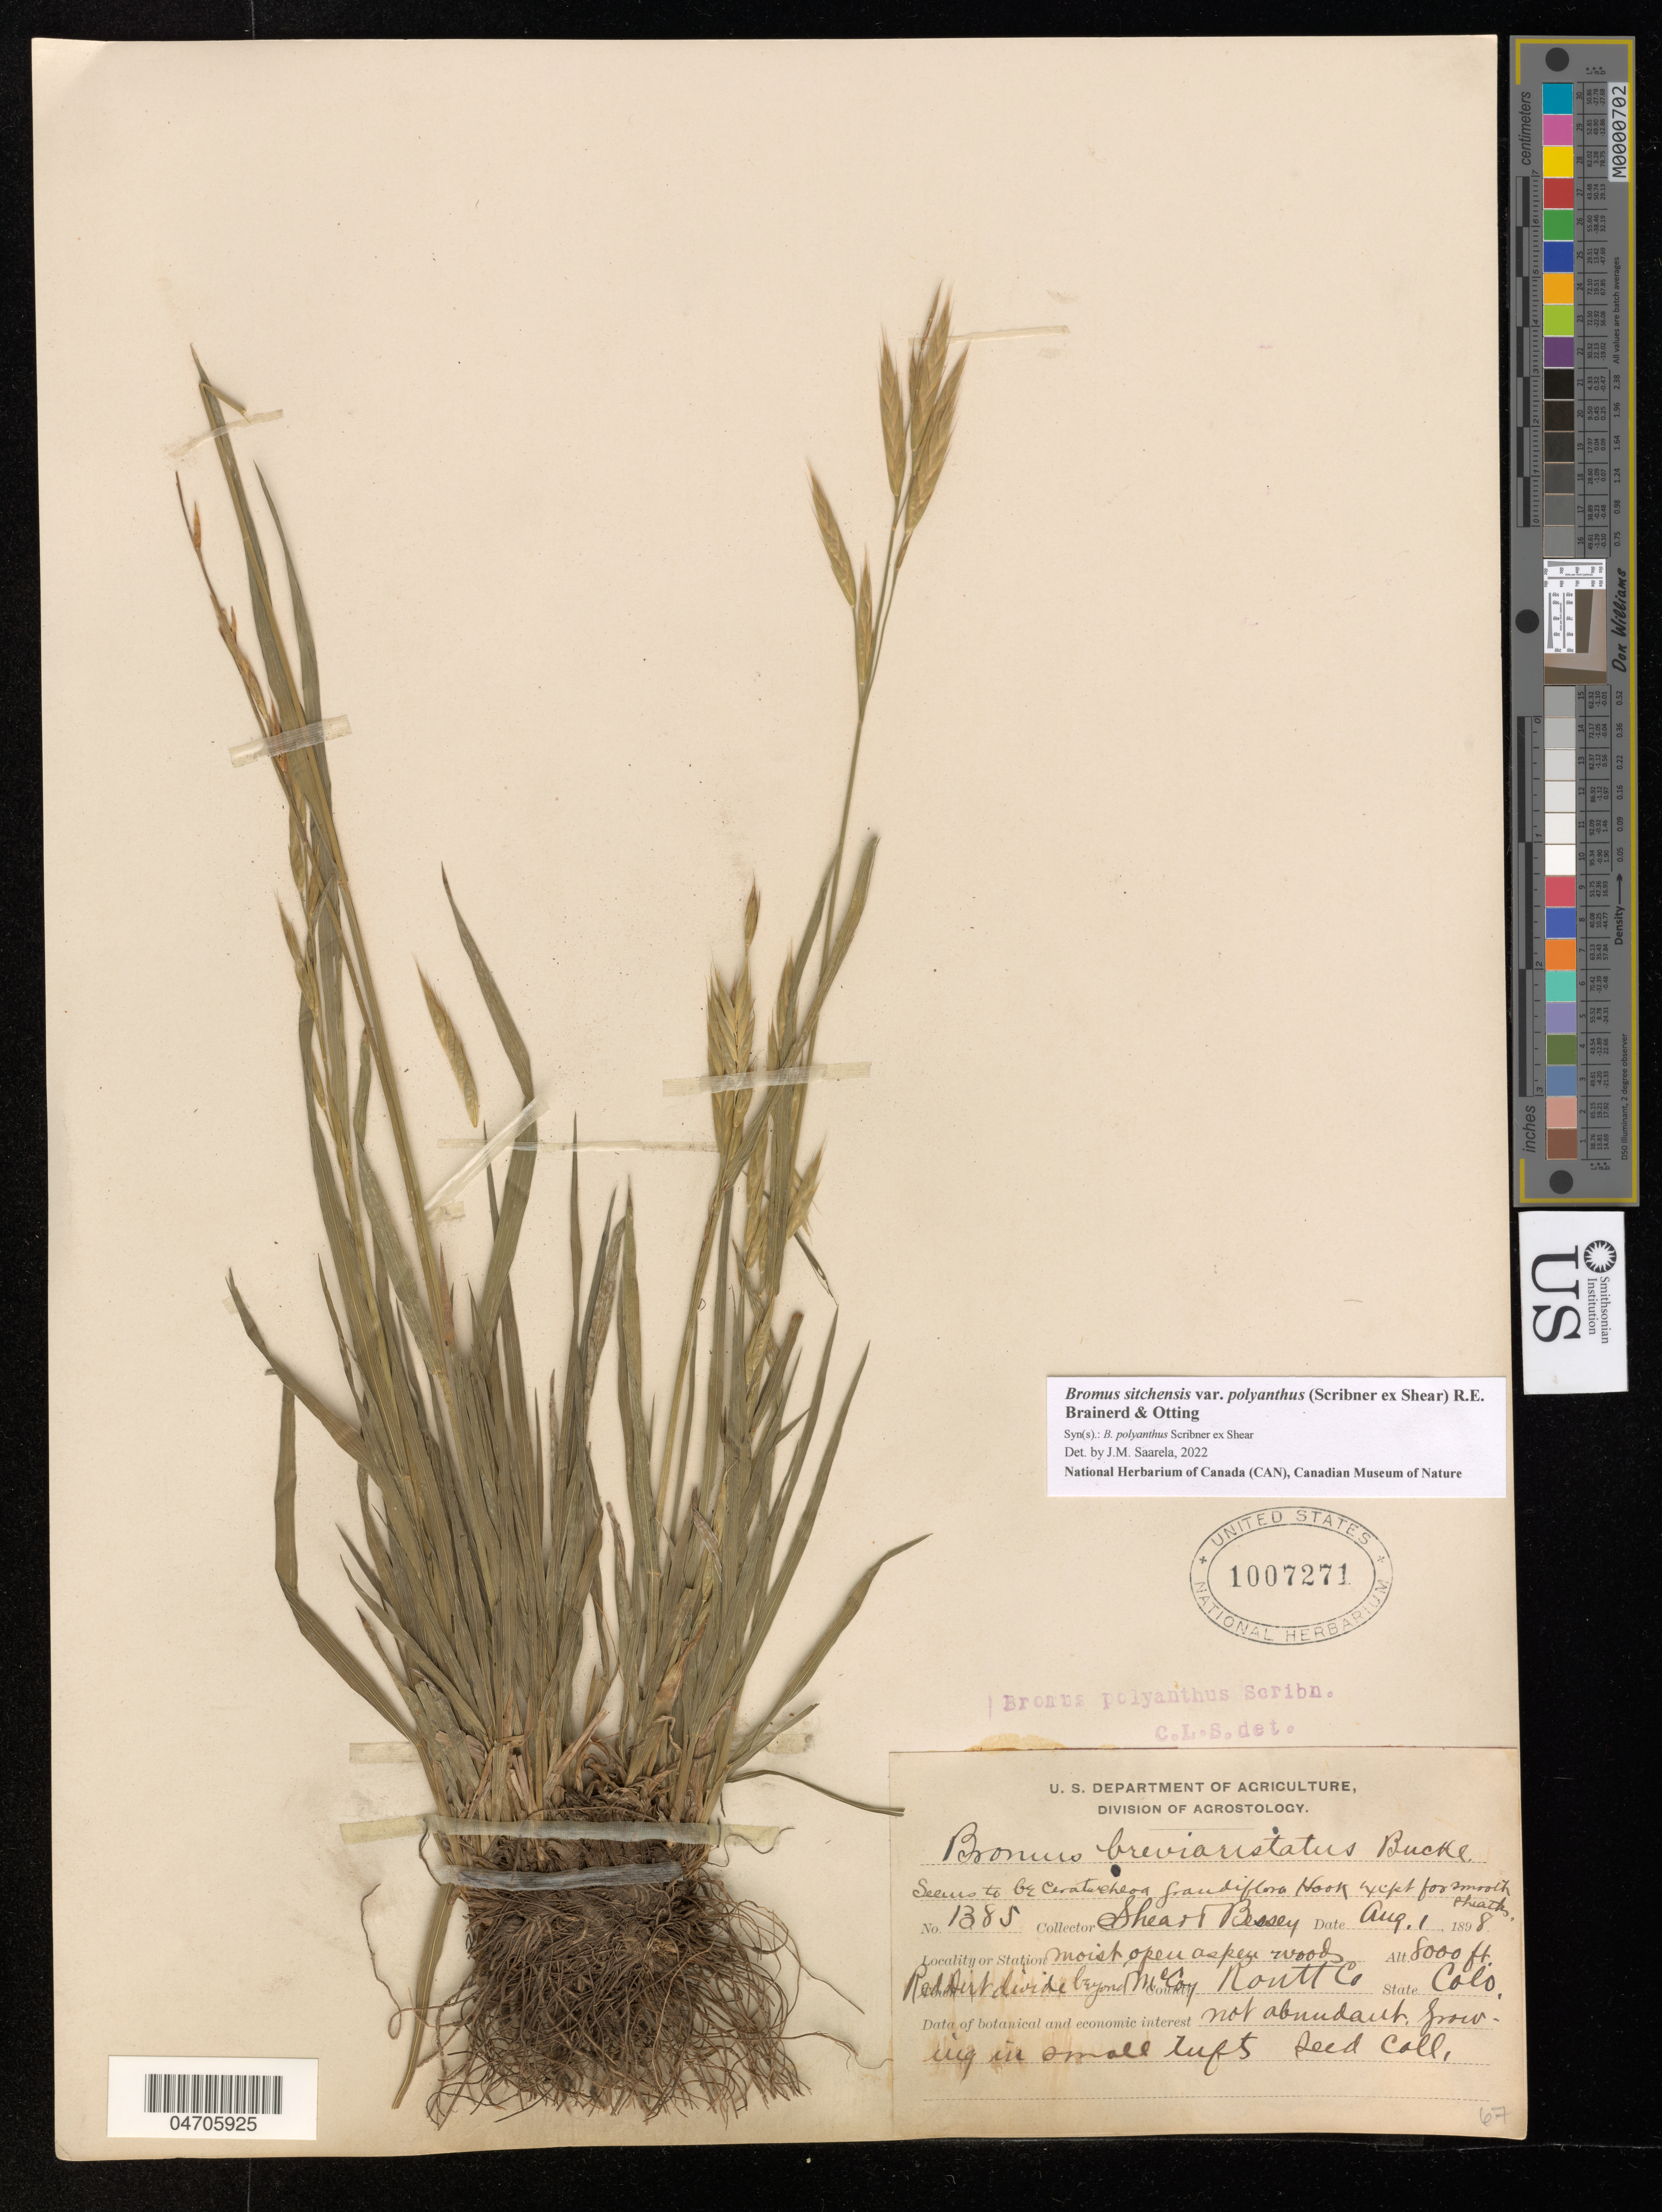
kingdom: Plantae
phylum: Tracheophyta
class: Liliopsida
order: Poales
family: Poaceae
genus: Bromus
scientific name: Bromus sitchensis var. polyanthus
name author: (Scribn. ex Shear) R.E. Brainerd & Otting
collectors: -- Shear & -. Bessey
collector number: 1385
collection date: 1898-08-01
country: United States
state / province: Colorado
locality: Red dirt divide beyond McCoy. Routt Co.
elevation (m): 2438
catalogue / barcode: US 1007271